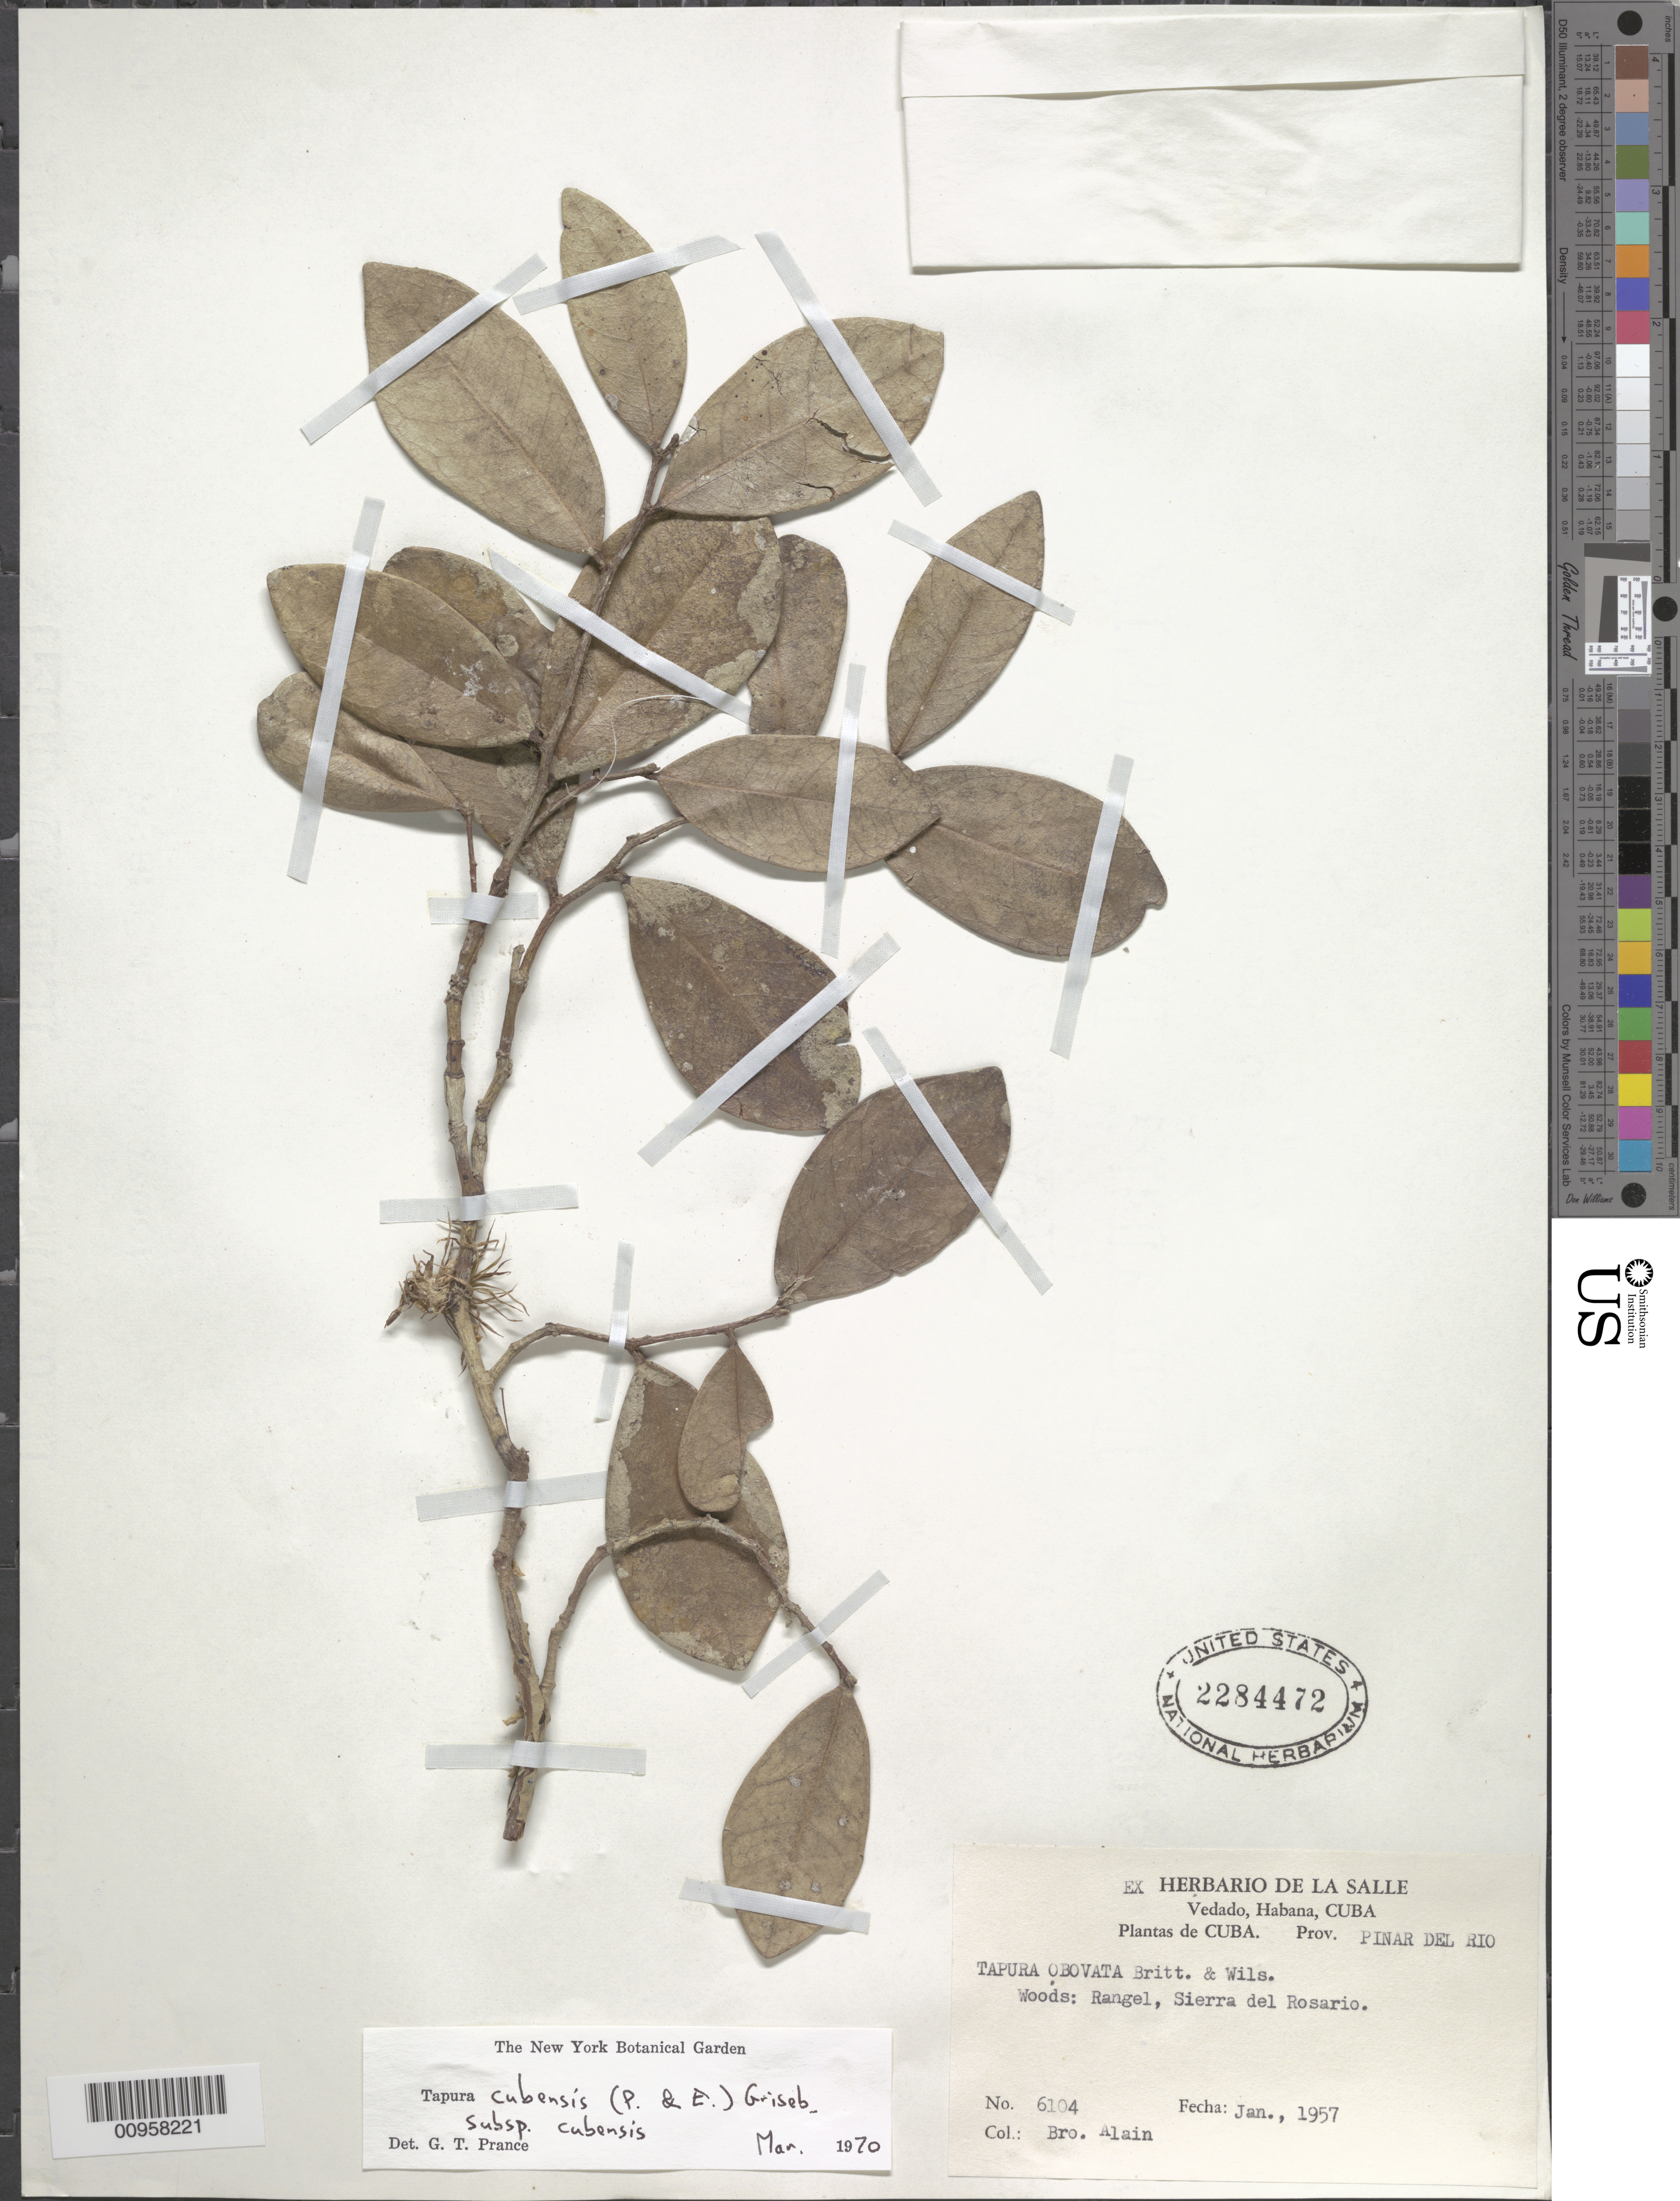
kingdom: Plantae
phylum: Tracheophyta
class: Magnoliopsida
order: Malpighiales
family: Dichapetalaceae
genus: Tapura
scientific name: Tapura cubensis subsp. cubensis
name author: (Poepp.) Griseb.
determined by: Prance, G. T.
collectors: A. H. Liogier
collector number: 6104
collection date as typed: Jan 1957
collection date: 1957-01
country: Cuba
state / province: Pinar del Rio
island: Cuba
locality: Rangel, Sierra del Rosario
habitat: Woods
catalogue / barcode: US 2284472